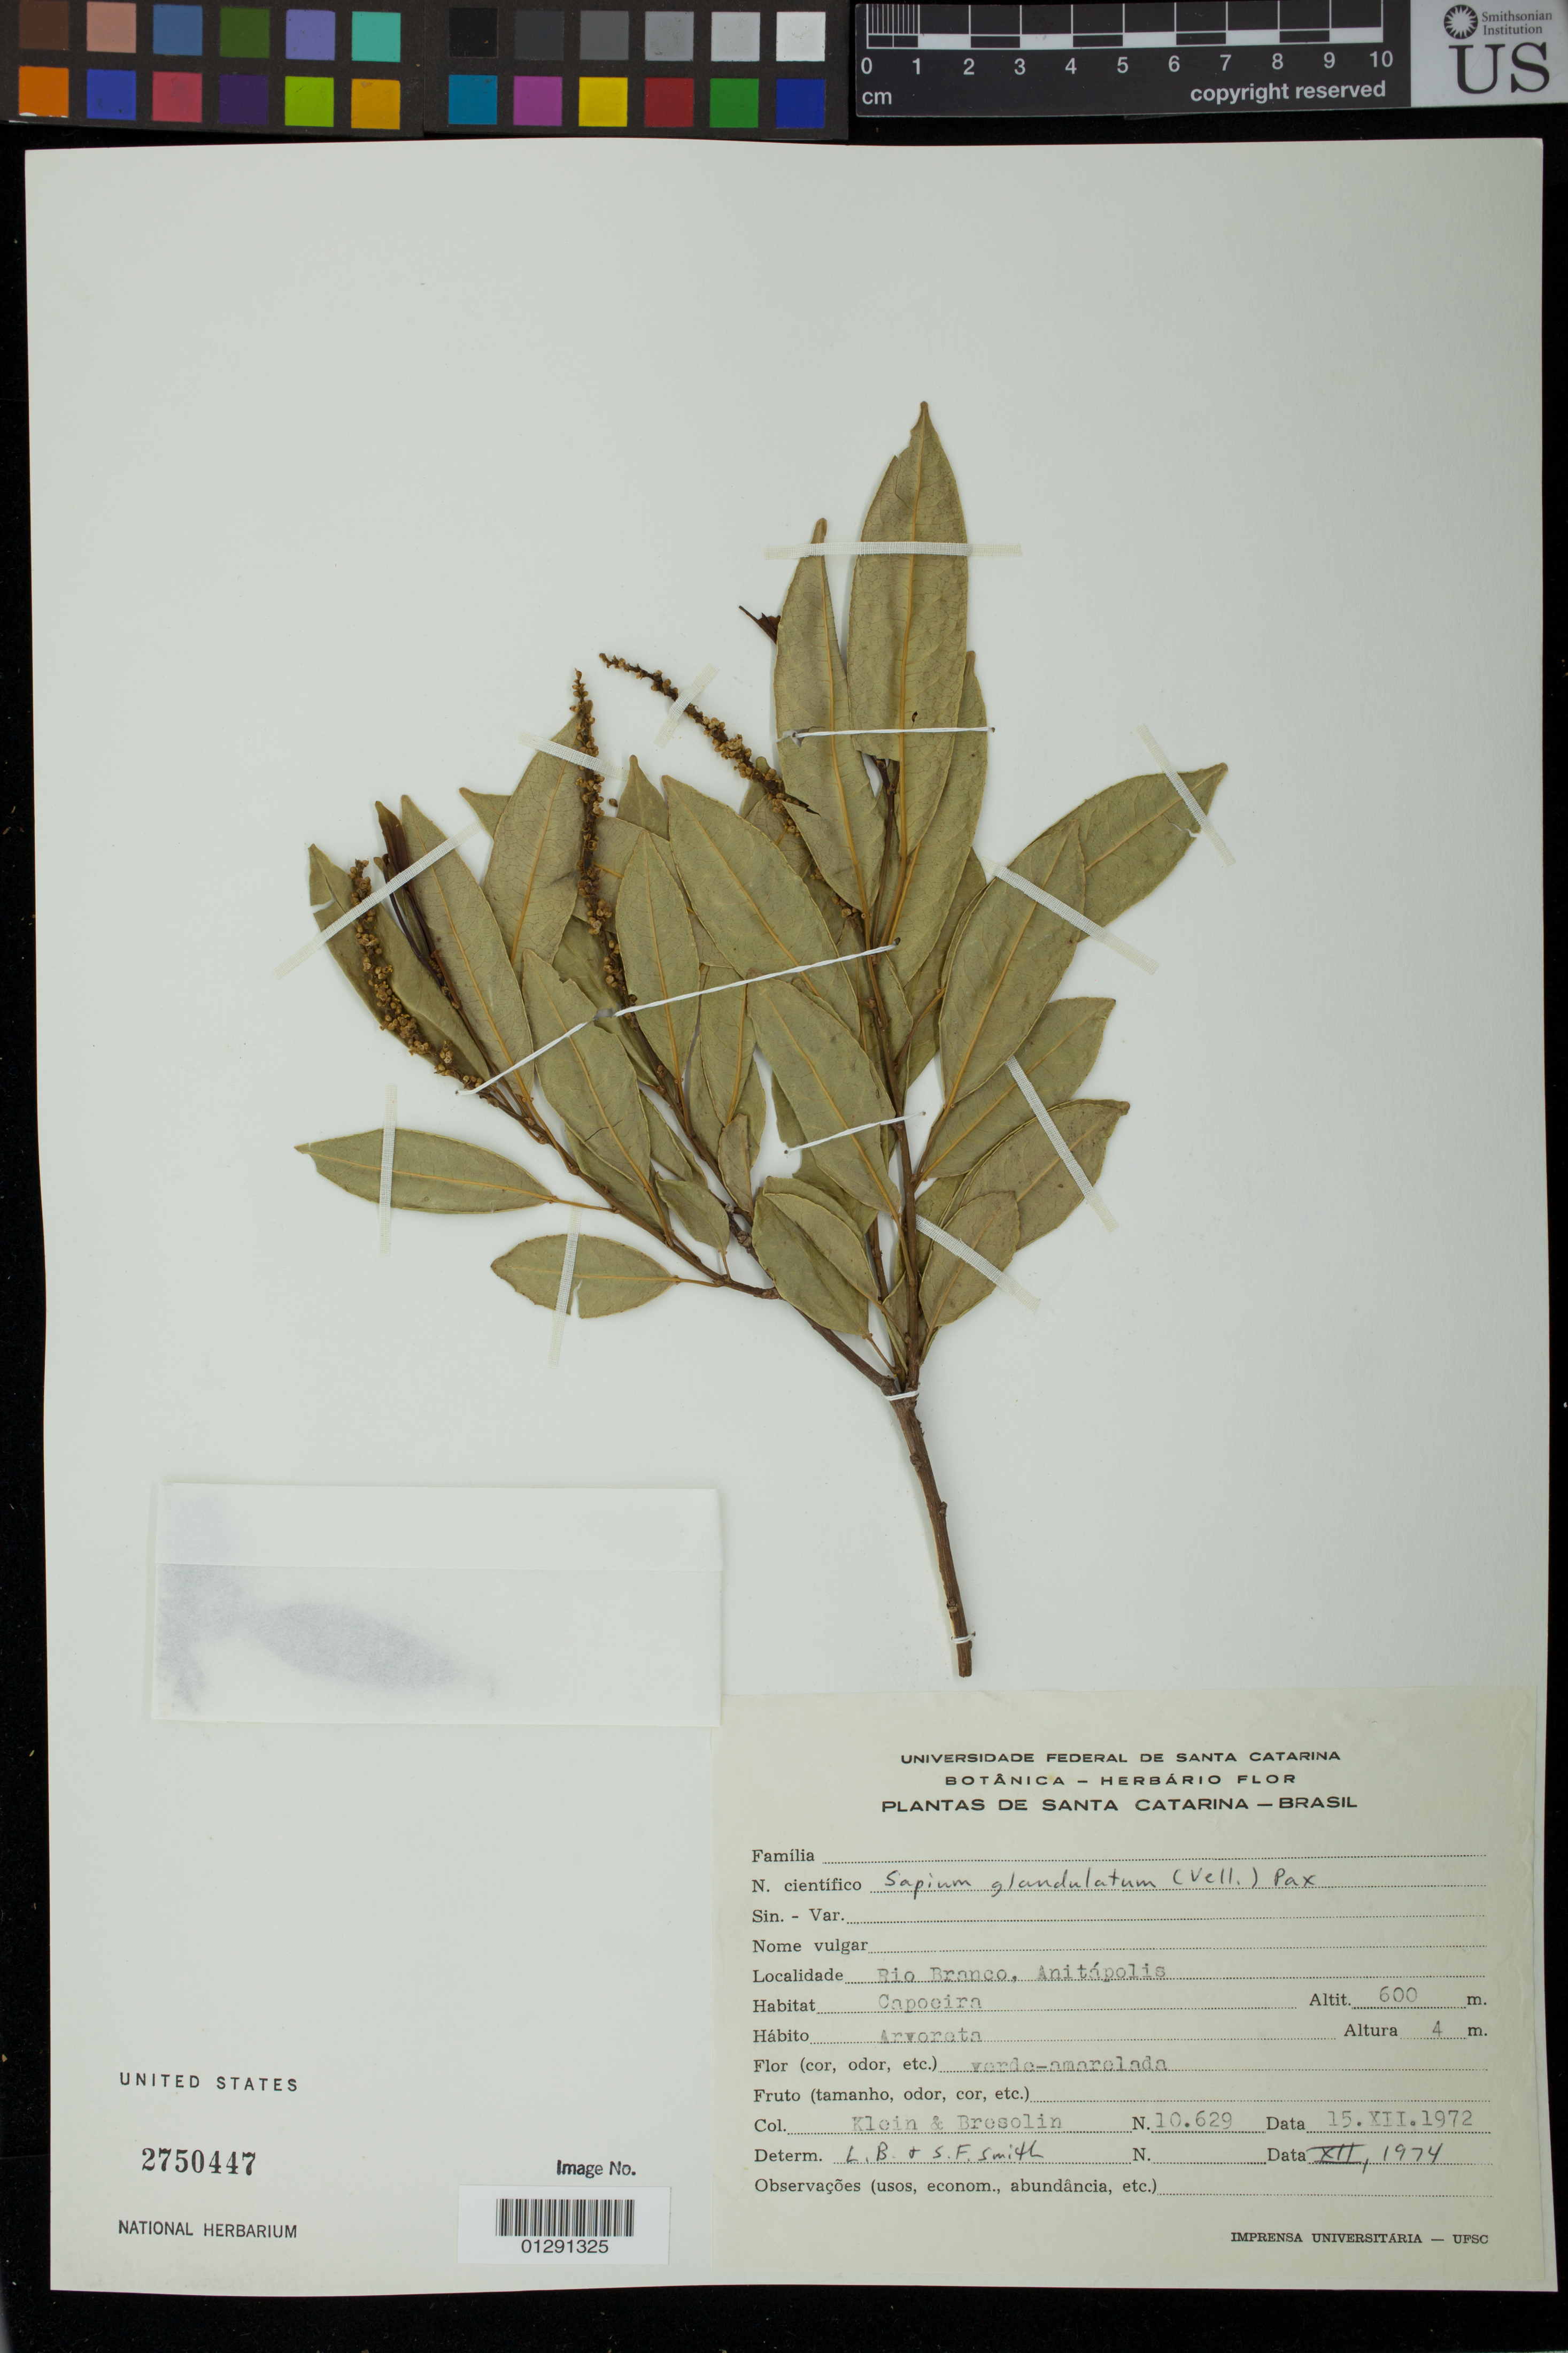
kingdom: Plantae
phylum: Tracheophyta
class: Magnoliopsida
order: Malpighiales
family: Euphorbiaceae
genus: Sapium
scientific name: Sapium glandulatum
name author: (Vell.) Pax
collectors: Klein, -- & -- Bresolin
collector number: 10629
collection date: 1972-12-15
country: Brazil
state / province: Santa Catarina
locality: Rio Branco, Anitapolis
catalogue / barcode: US 2750447